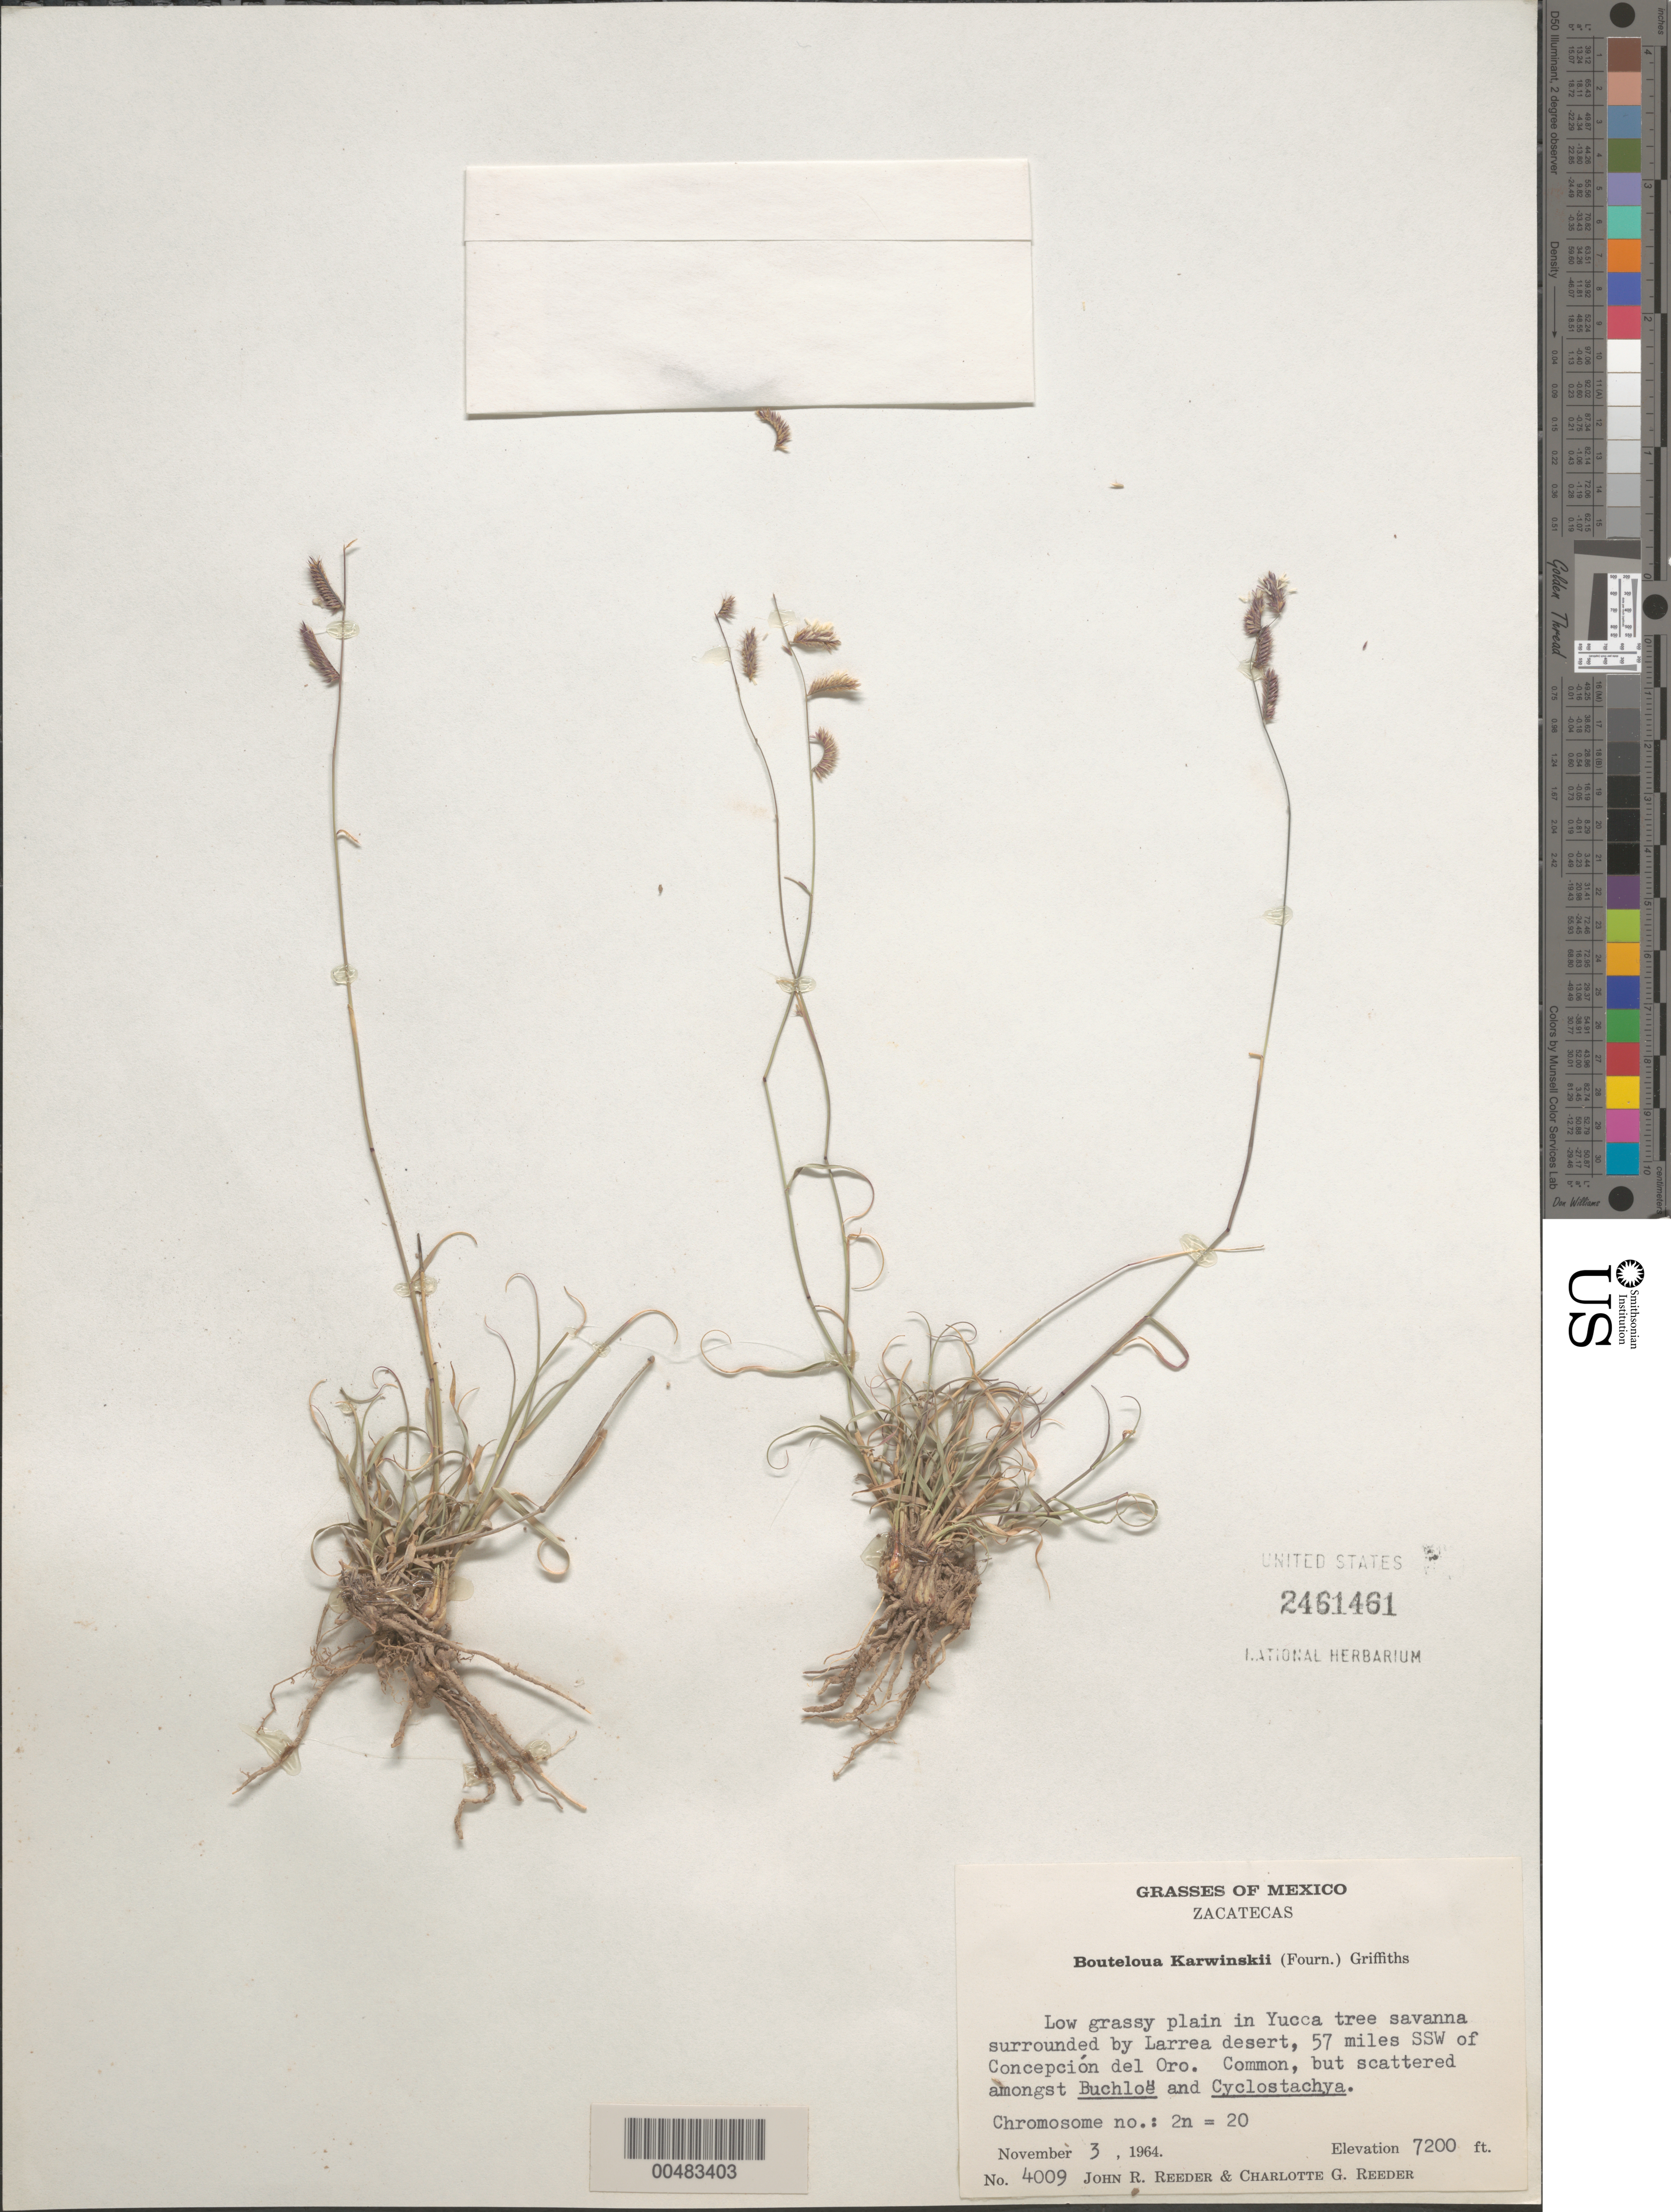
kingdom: Plantae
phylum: Tracheophyta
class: Liliopsida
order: Poales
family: Poaceae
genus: Bouteloua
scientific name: Bouteloua karwinskii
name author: (E. Fourn.) Griffiths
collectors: J. R. Reeder & C. G. Reeder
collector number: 4009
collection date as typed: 3 Nov 1964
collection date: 1964-11-03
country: Mexico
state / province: Zacatecas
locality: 57 mi SSW of Concepción del Oro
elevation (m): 2195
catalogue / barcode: US 2461461